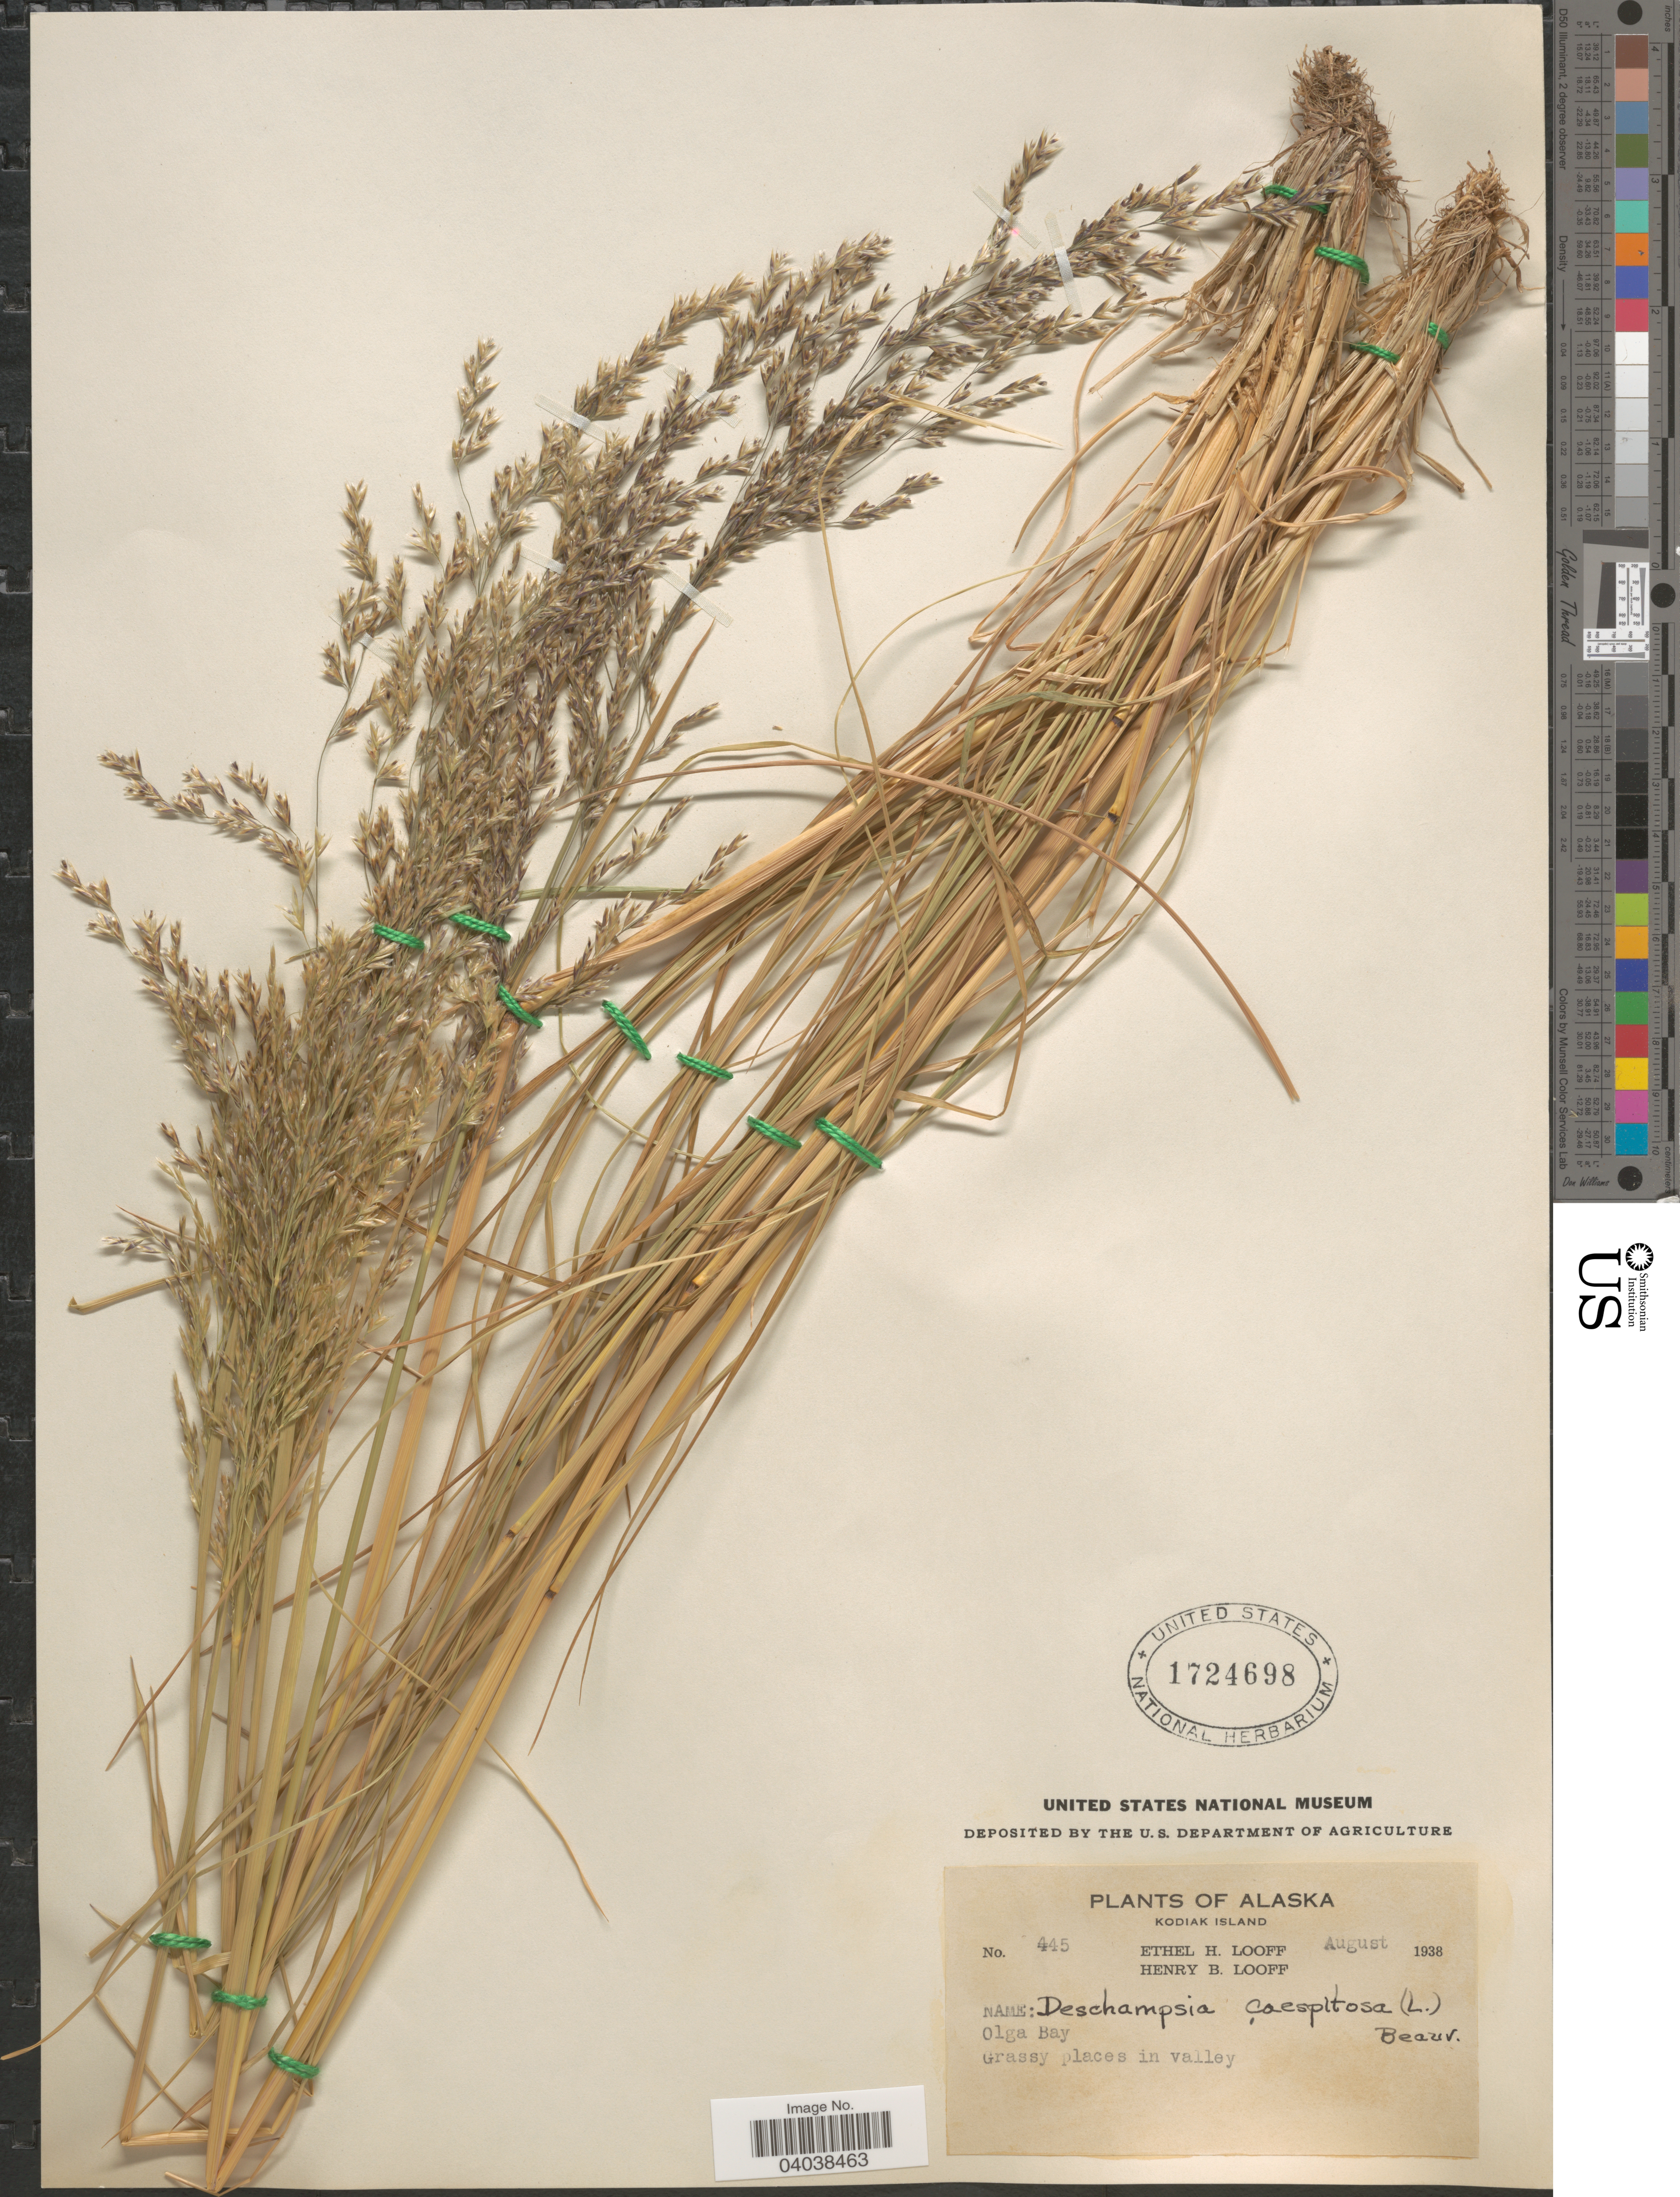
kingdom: Plantae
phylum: Tracheophyta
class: Liliopsida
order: Poales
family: Poaceae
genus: Deschampsia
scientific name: Deschampsia cespitosa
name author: (L.) P. Beauv.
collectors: E. Looff & H. Looff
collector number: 445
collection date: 1938-08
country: United States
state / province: Alaska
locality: Kodiak Island. Olga Bay.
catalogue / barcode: US 1724698